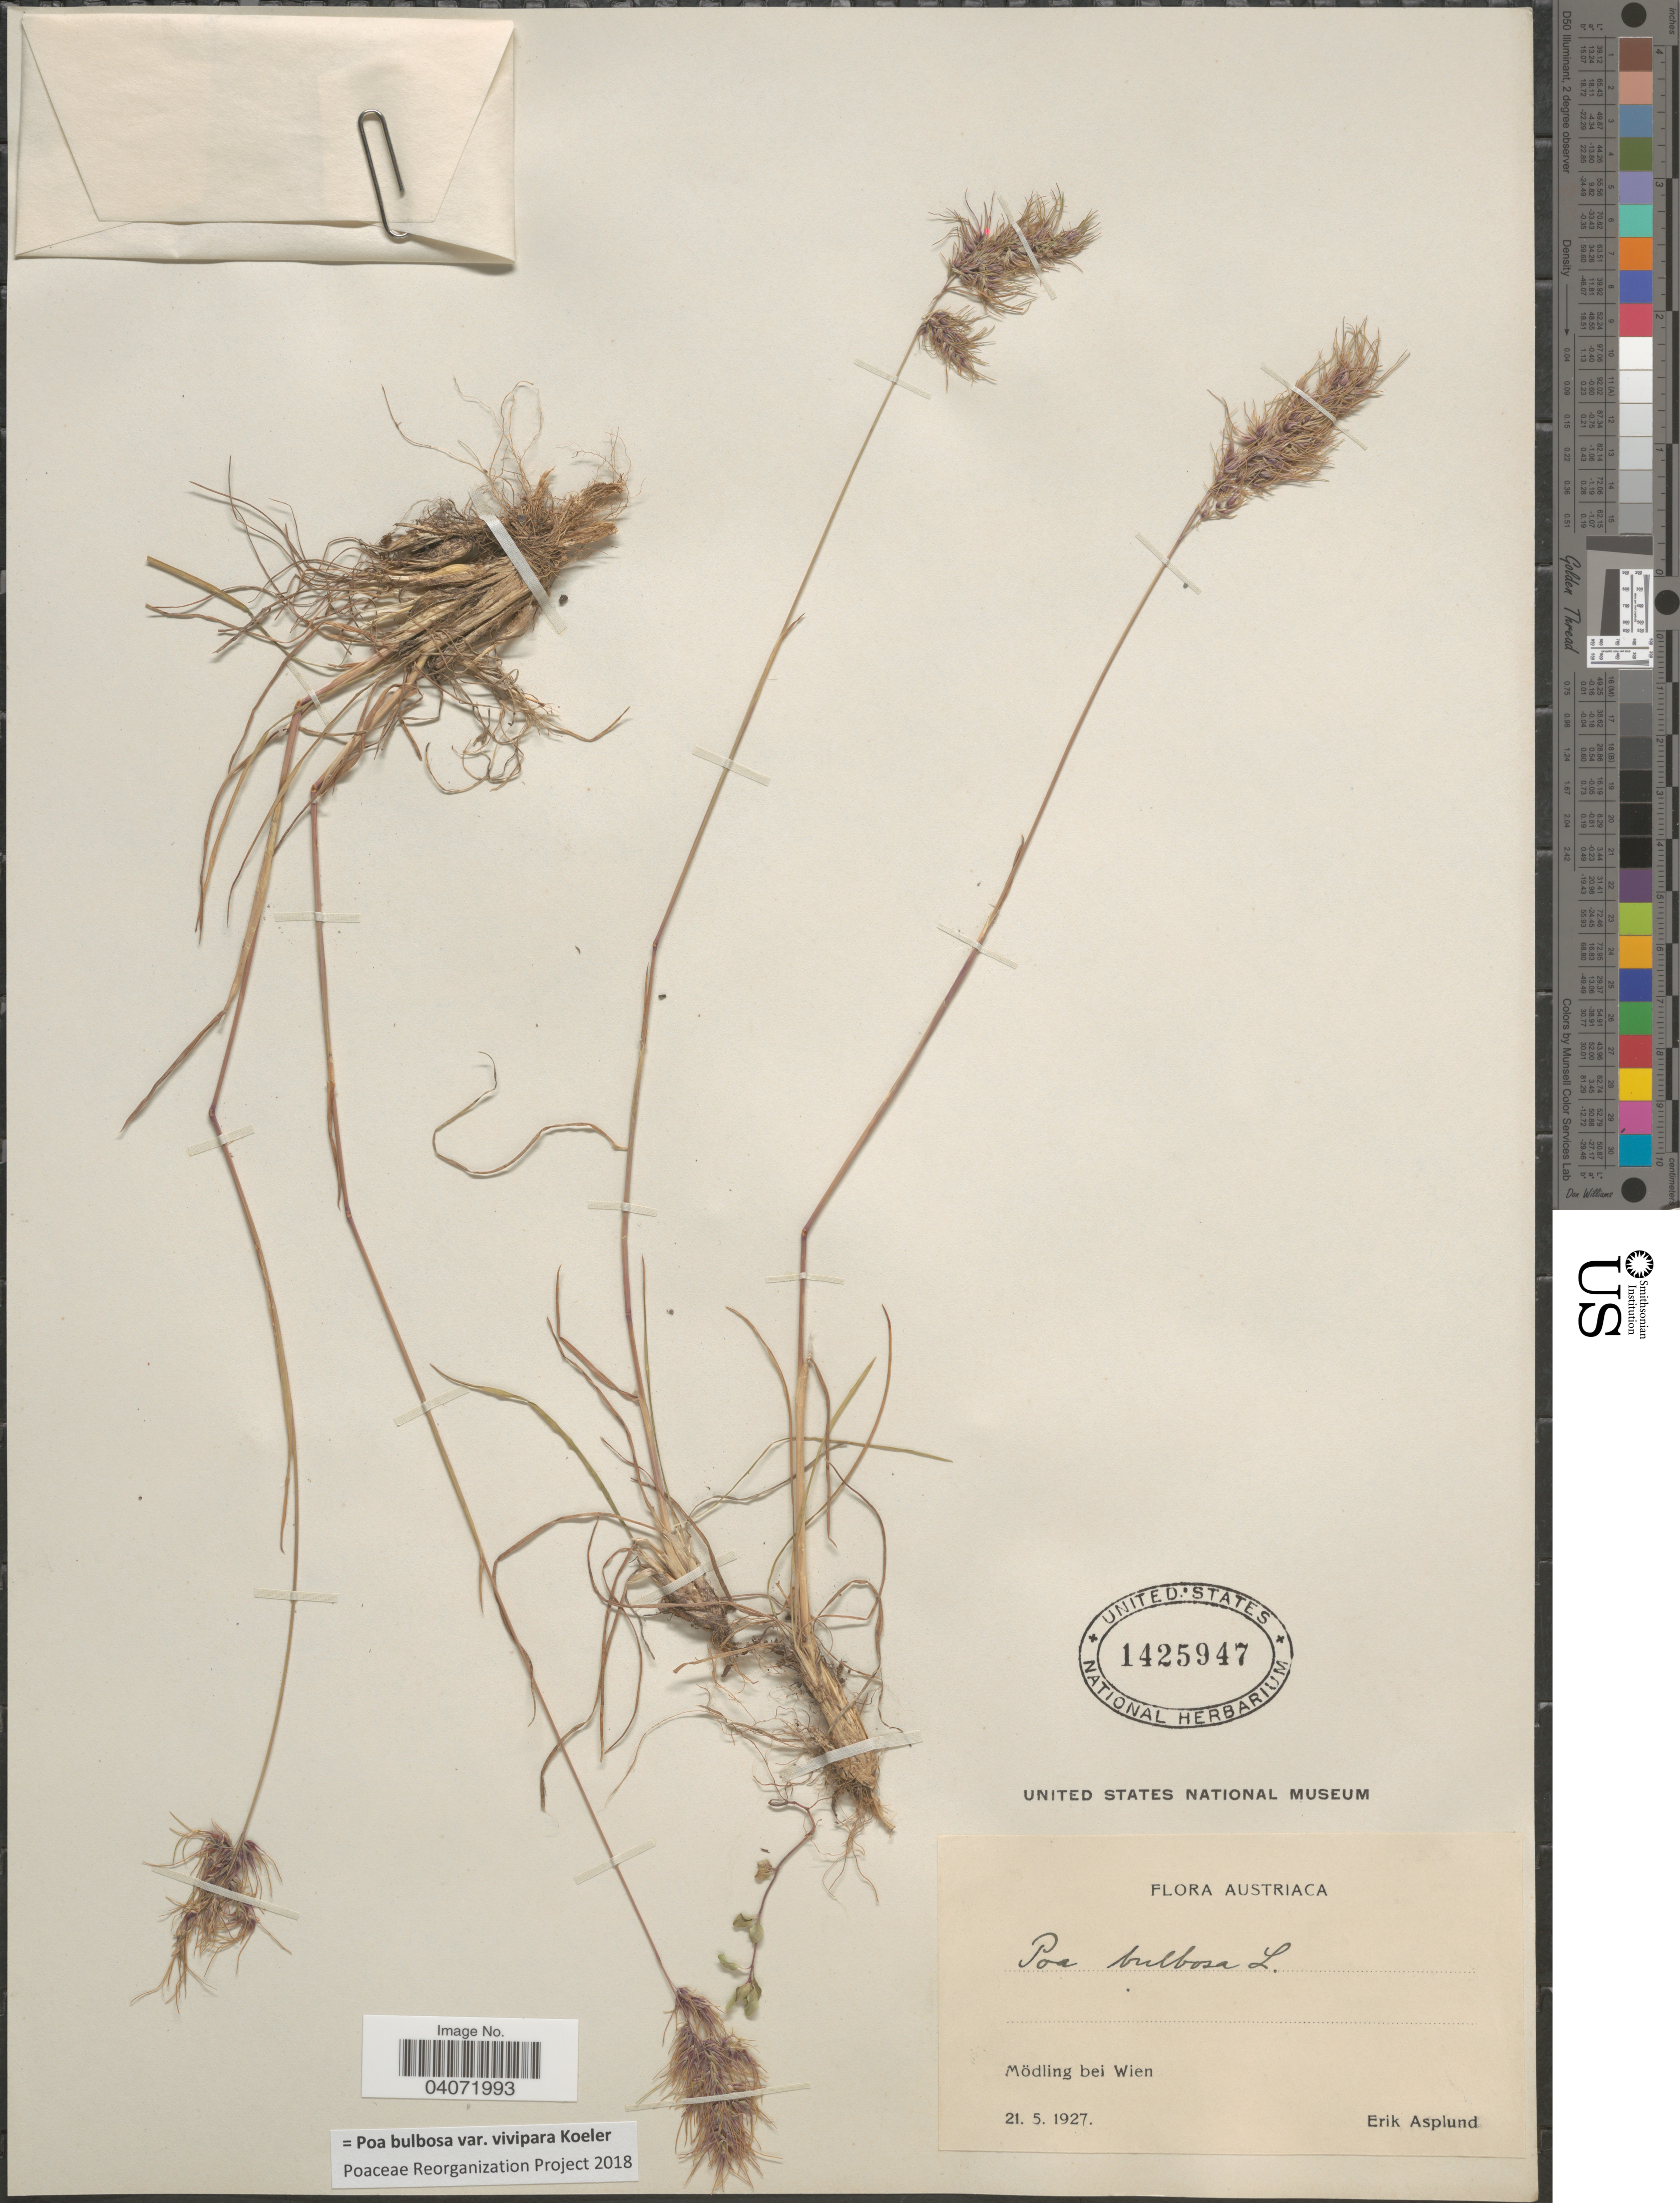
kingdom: Plantae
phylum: Tracheophyta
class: Liliopsida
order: Poales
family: Poaceae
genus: Poa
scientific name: Poa bulbosa subsp. bulbosa var. vivipara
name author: Koeler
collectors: E. Asplund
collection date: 1927-05-21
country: Austria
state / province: Wien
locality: Austriaca. Mödling bei Wien.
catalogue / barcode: US 1425947